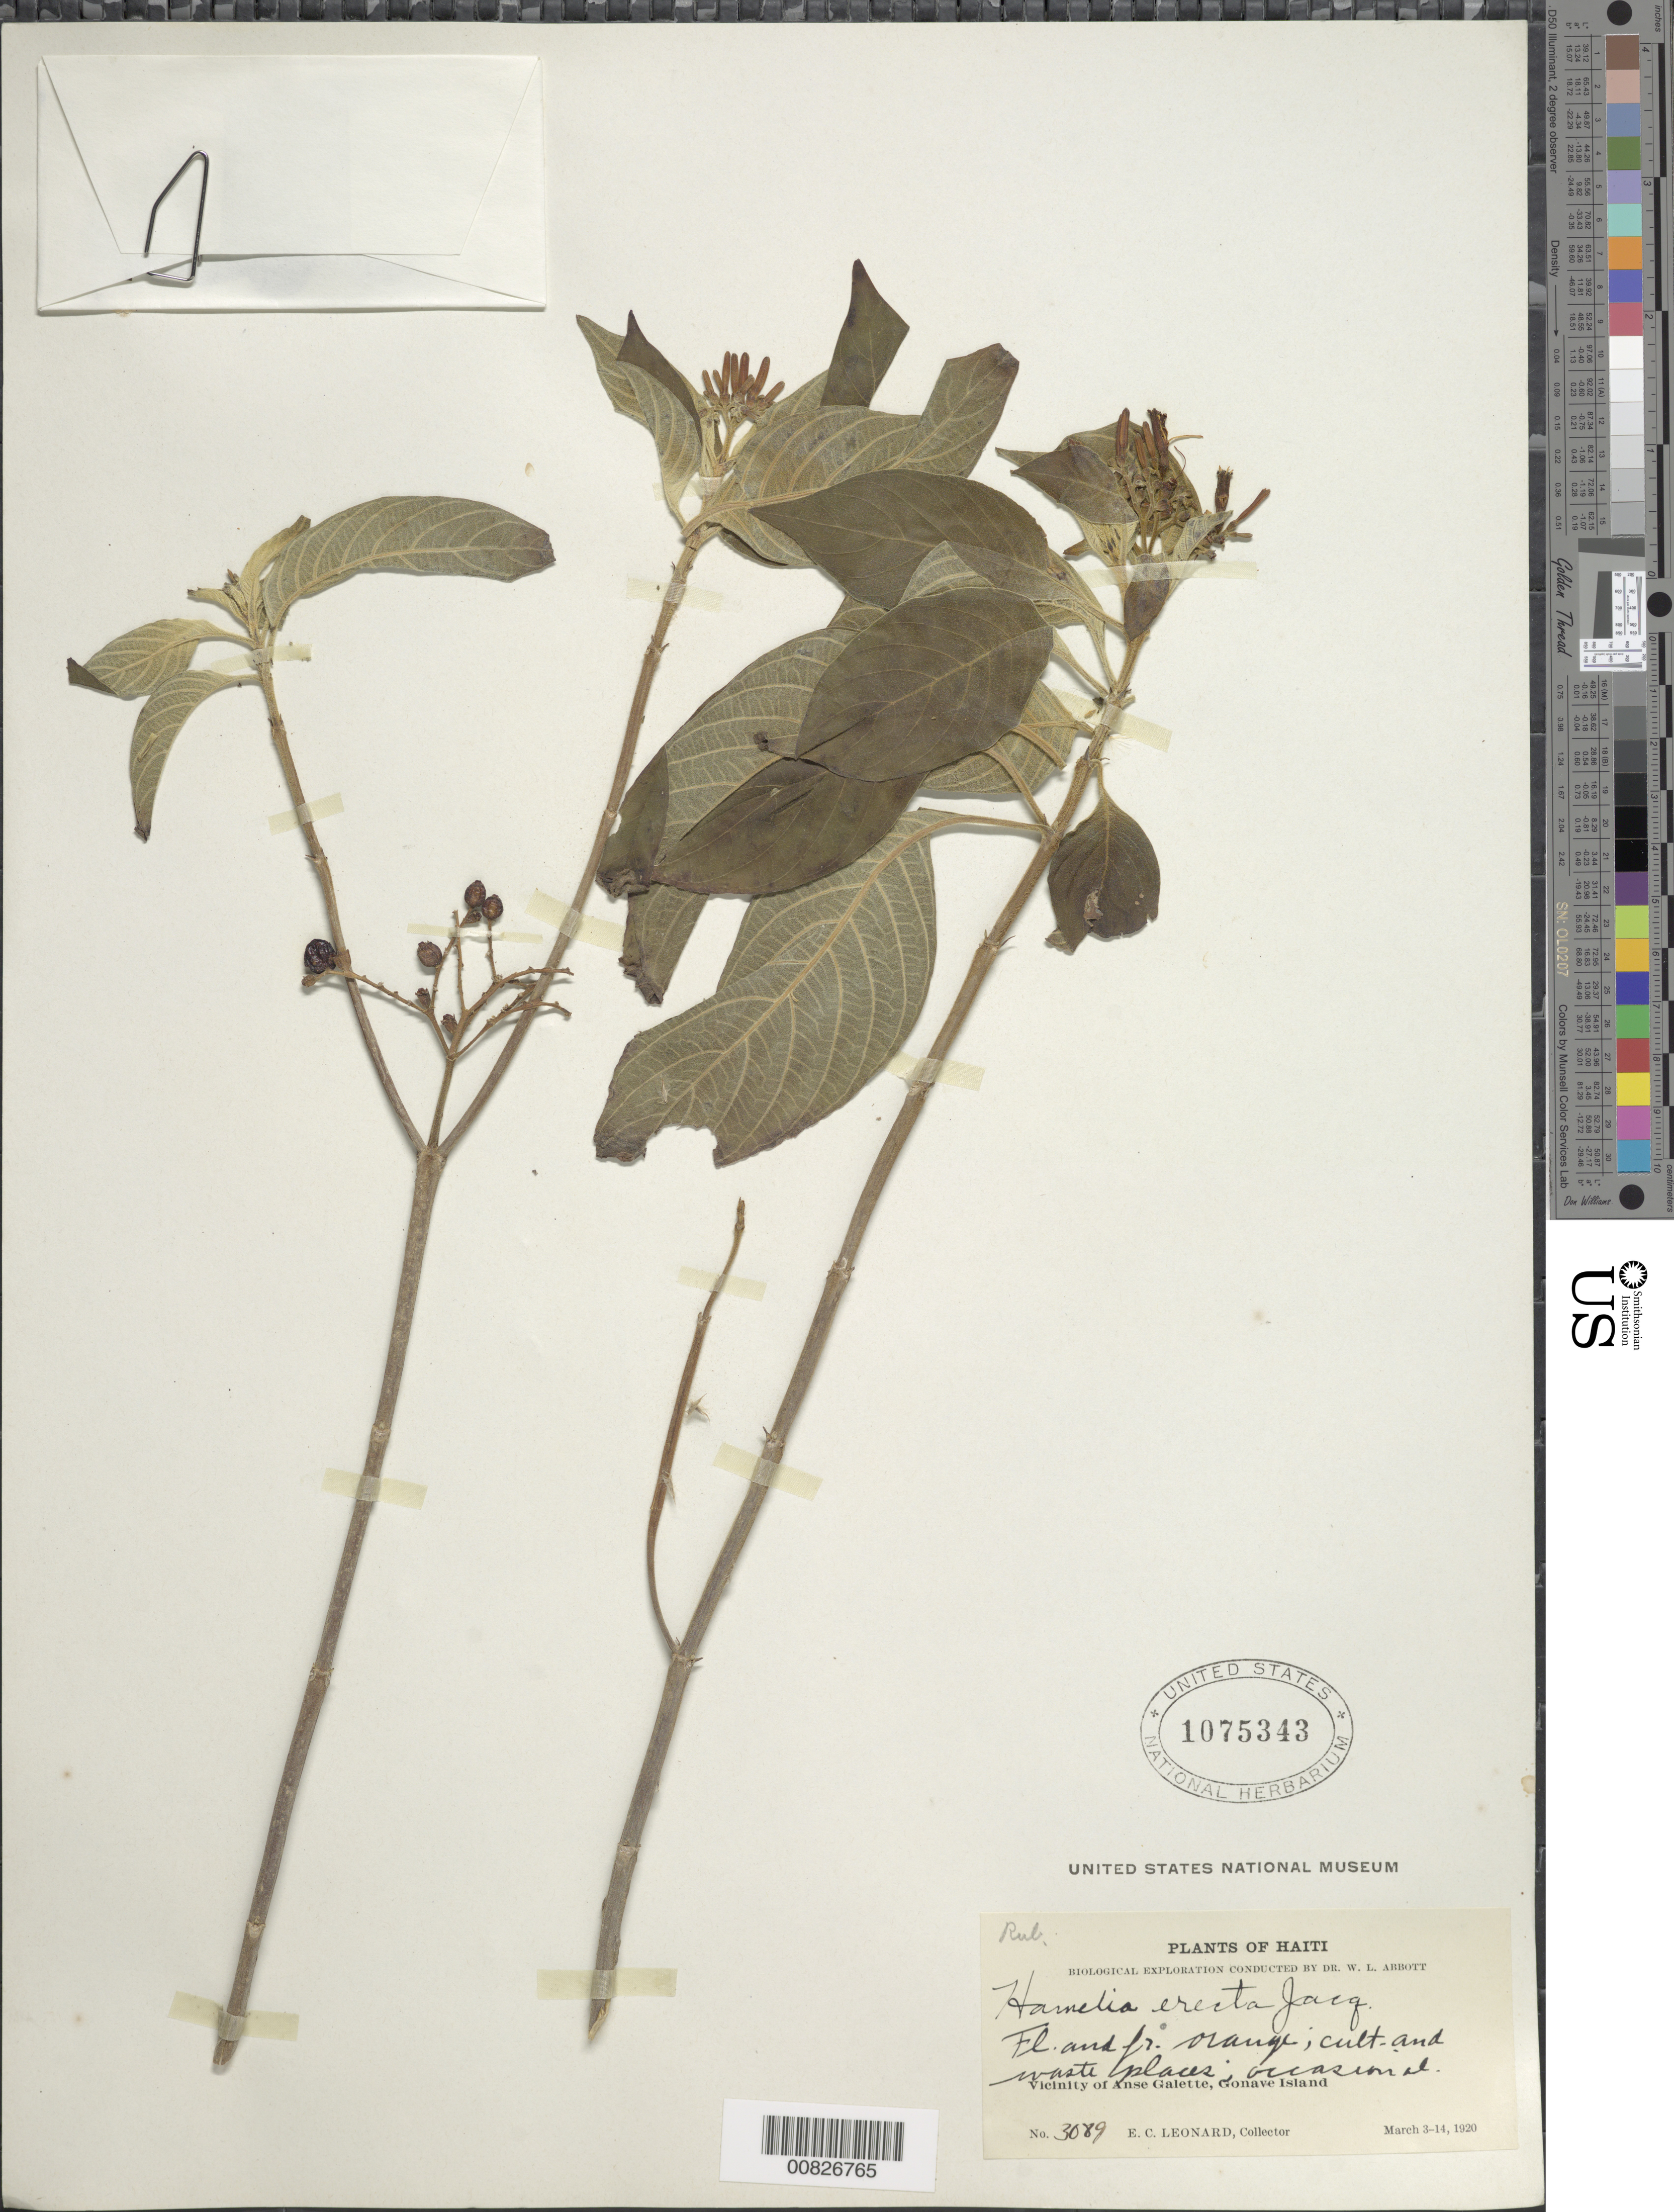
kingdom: Plantae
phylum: Tracheophyta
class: Magnoliopsida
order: Gentianales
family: Rubiaceae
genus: Hamelia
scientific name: Hamelia patens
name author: Jacq.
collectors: E. C. Leonard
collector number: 3089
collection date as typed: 03 Mar 1920 to 14 Mar 1920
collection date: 1920-03-03/1920-03-14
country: Haiti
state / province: Ouest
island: Île de la Gonâve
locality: Vicinity of Anse Galette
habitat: Cultivated and waste places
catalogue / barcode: US 1075343